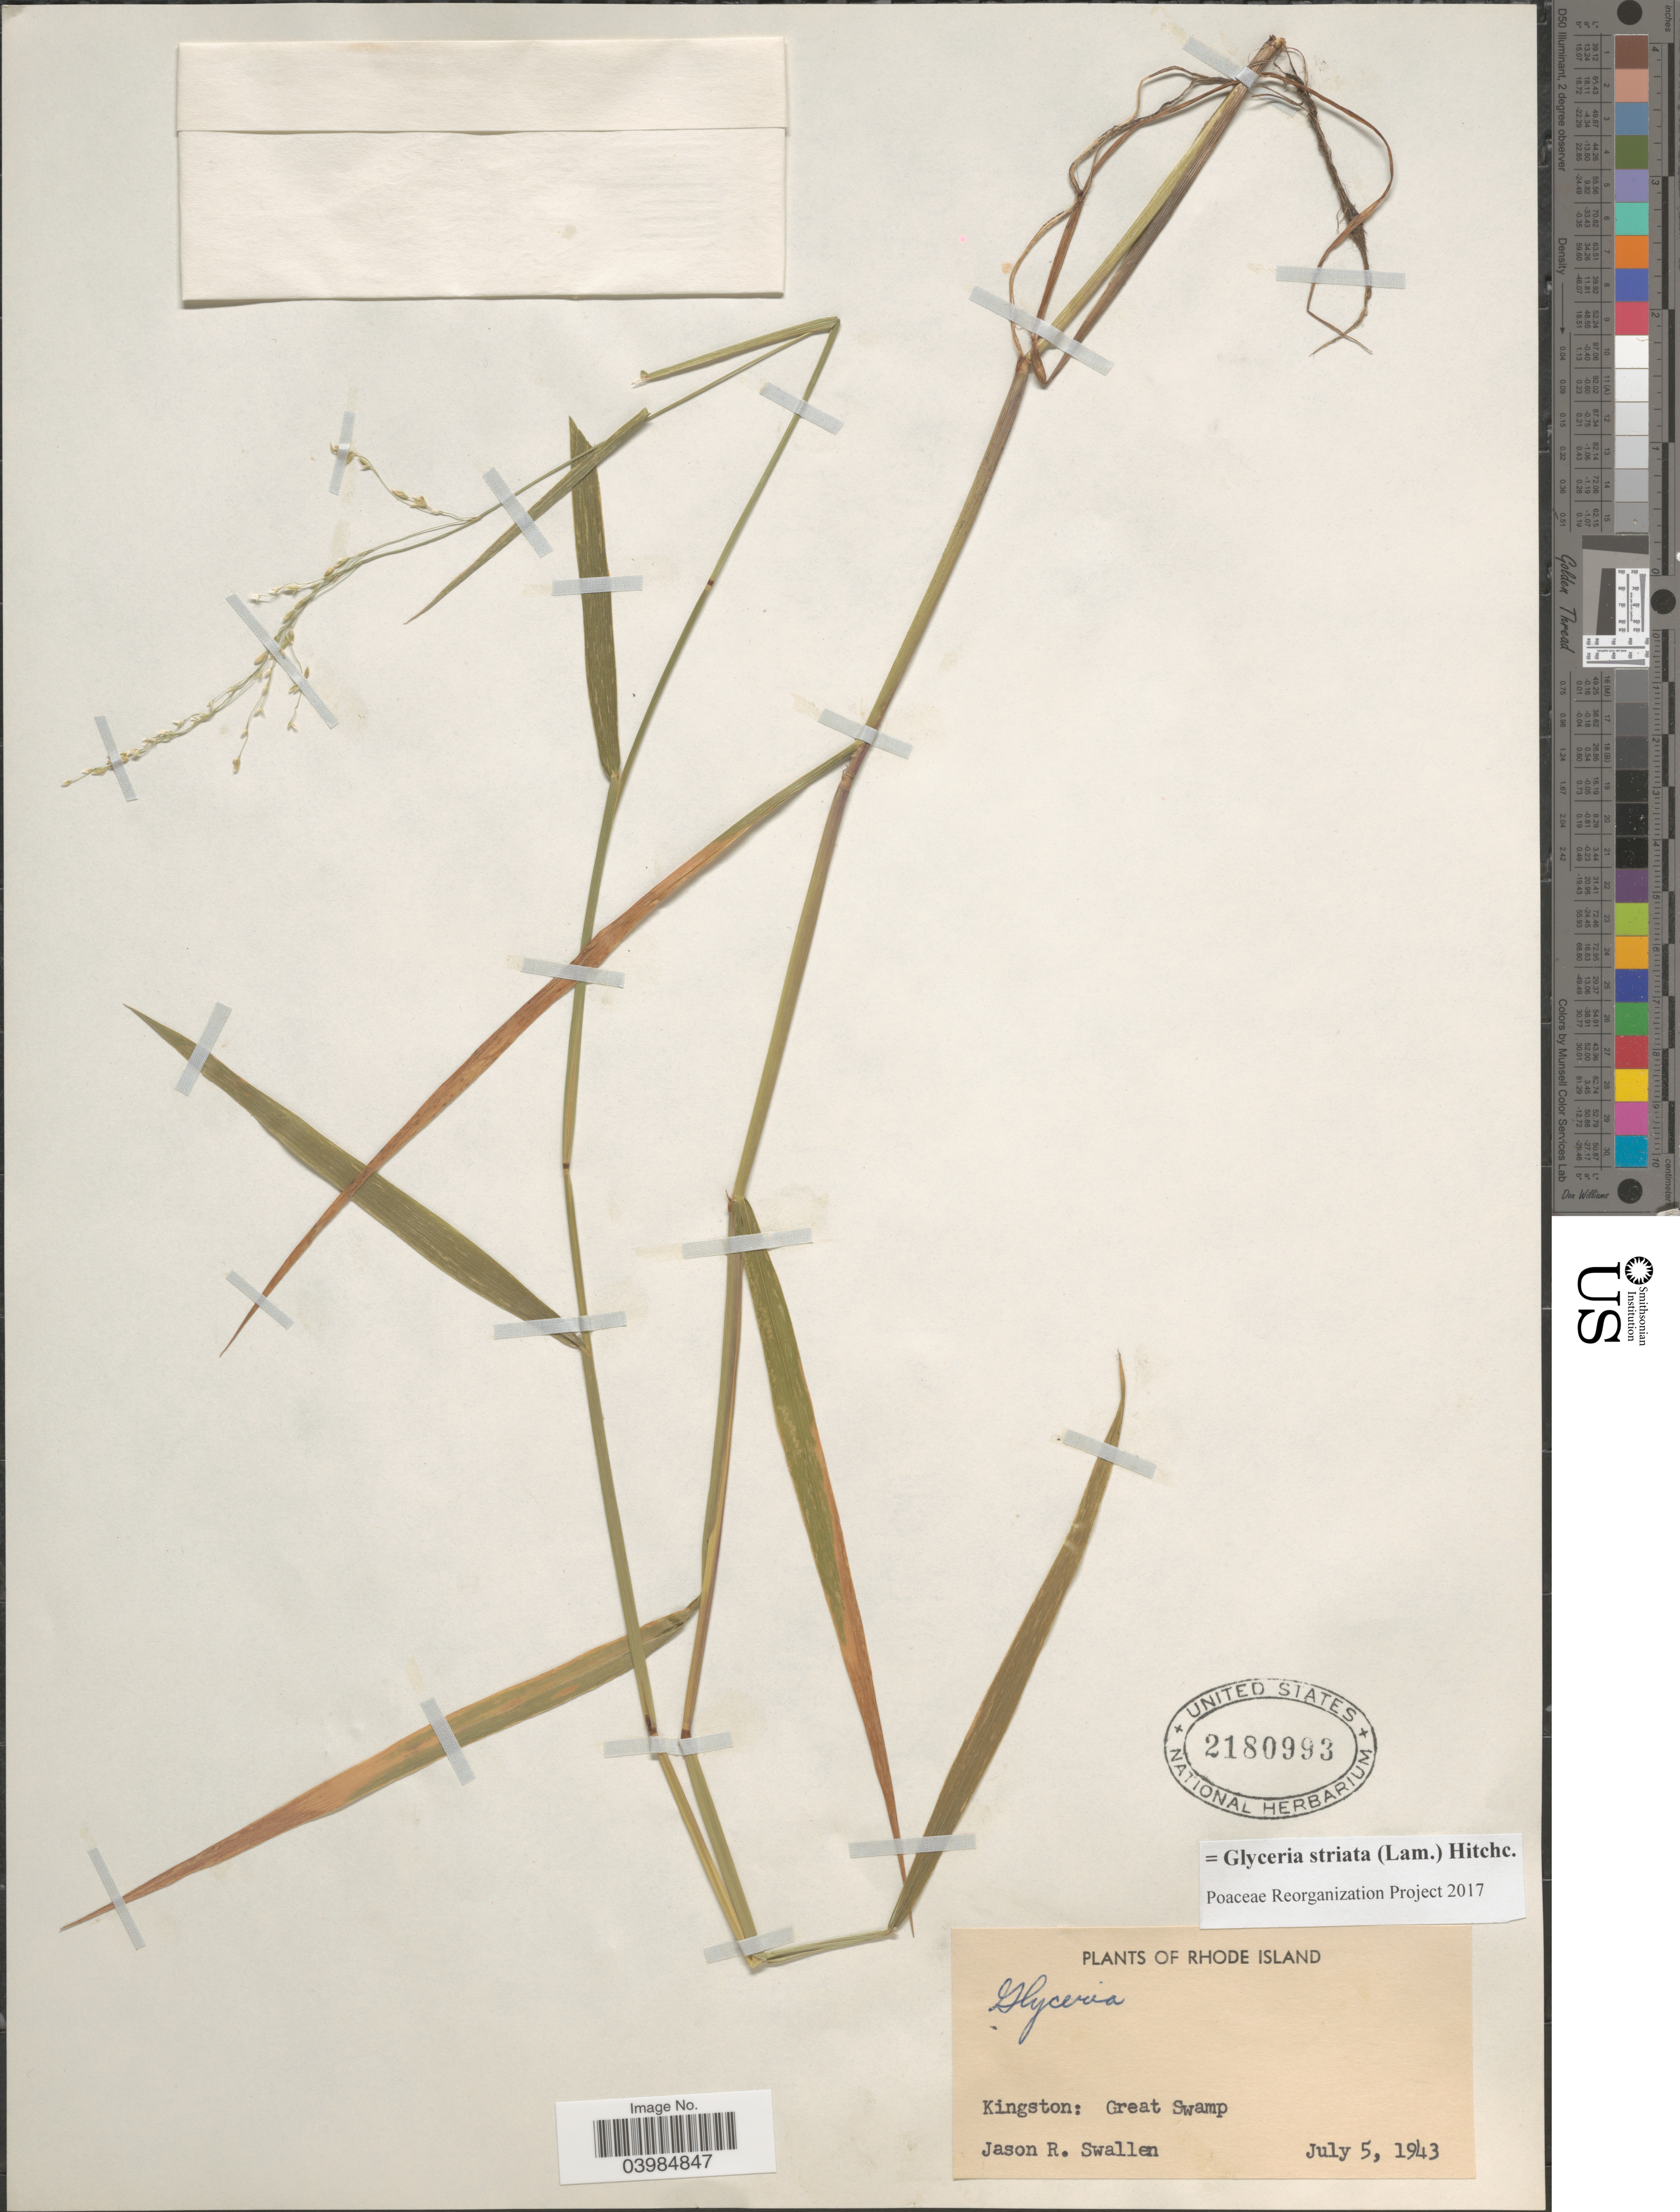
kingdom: Plantae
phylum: Tracheophyta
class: Liliopsida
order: Poales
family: Poaceae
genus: Glyceria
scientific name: Glyceria striata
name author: (Lam.) Hitchc.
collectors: J. R. Swallen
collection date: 1943-07-05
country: United States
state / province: Rhode Island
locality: Kingston: Great Swamp.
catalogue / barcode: US 2180993